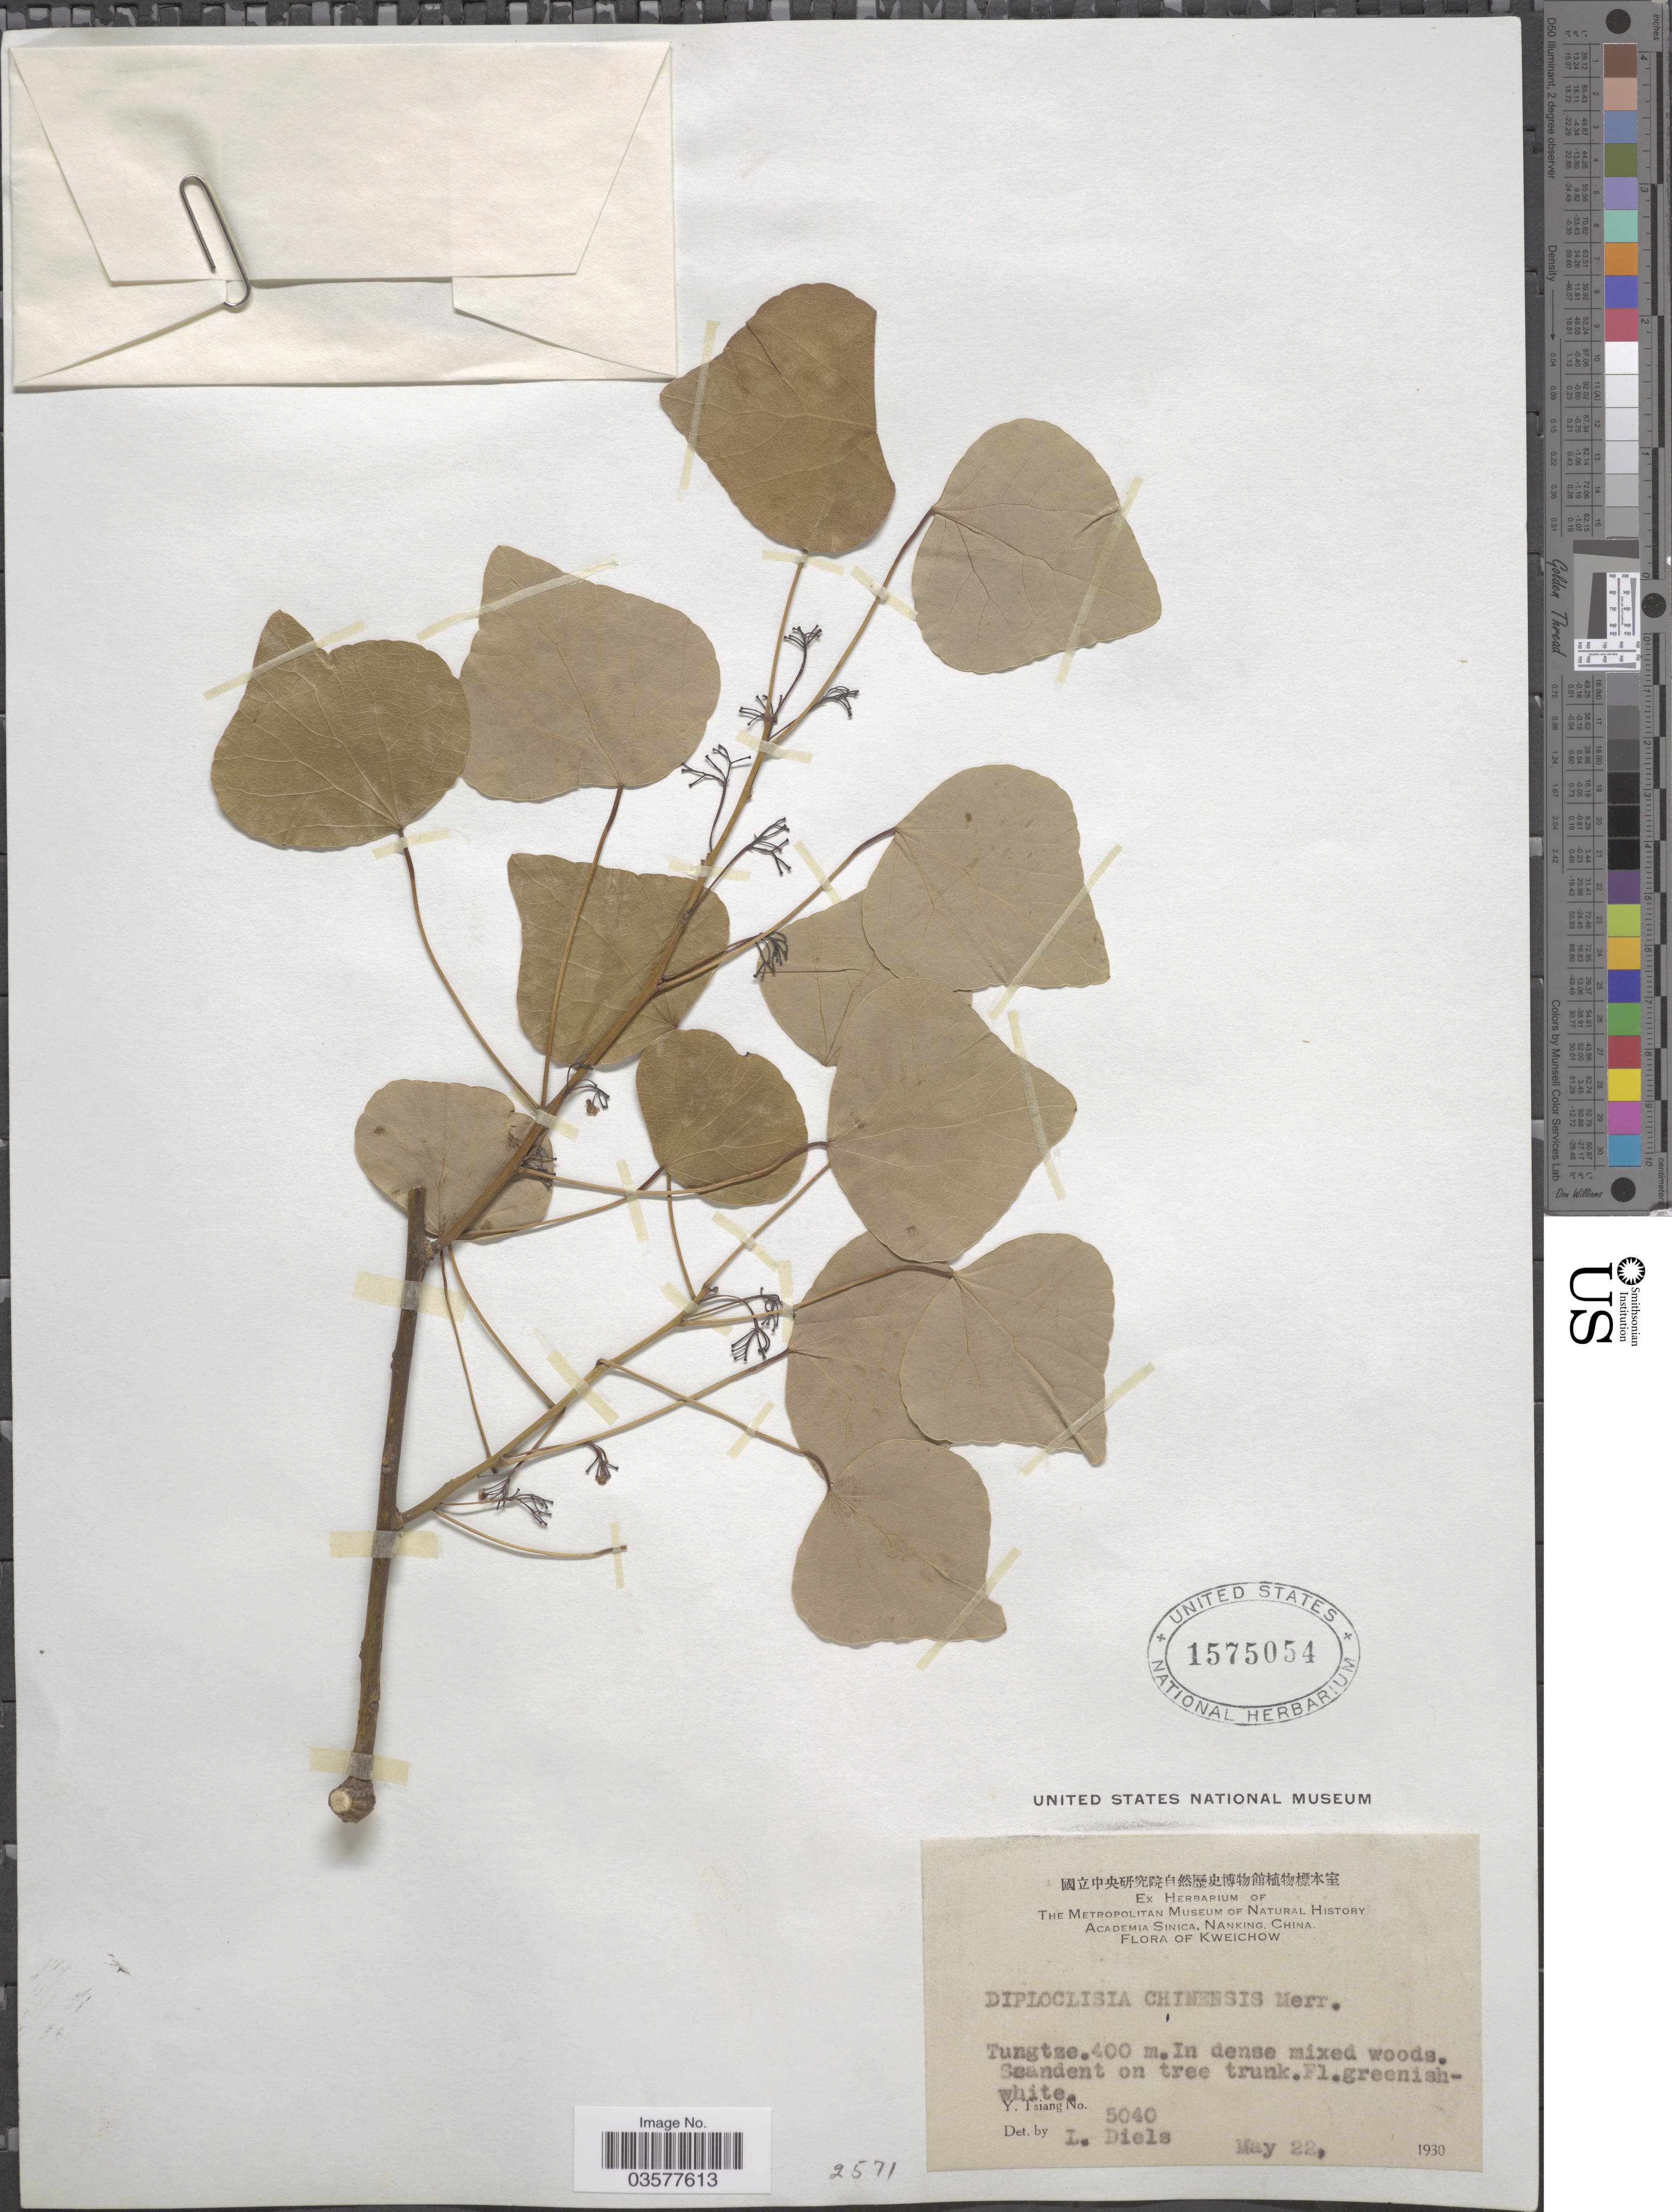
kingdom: Plantae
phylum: Tracheophyta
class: Magnoliopsida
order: Ranunculales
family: Menispermaceae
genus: Diploclisia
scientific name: Diploclisia chinensis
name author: Merr.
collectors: Y. Tsiang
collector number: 5040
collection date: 1930-05-22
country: China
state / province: Guizhou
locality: Kweichow. Tungtze.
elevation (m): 400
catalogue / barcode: US 1575054